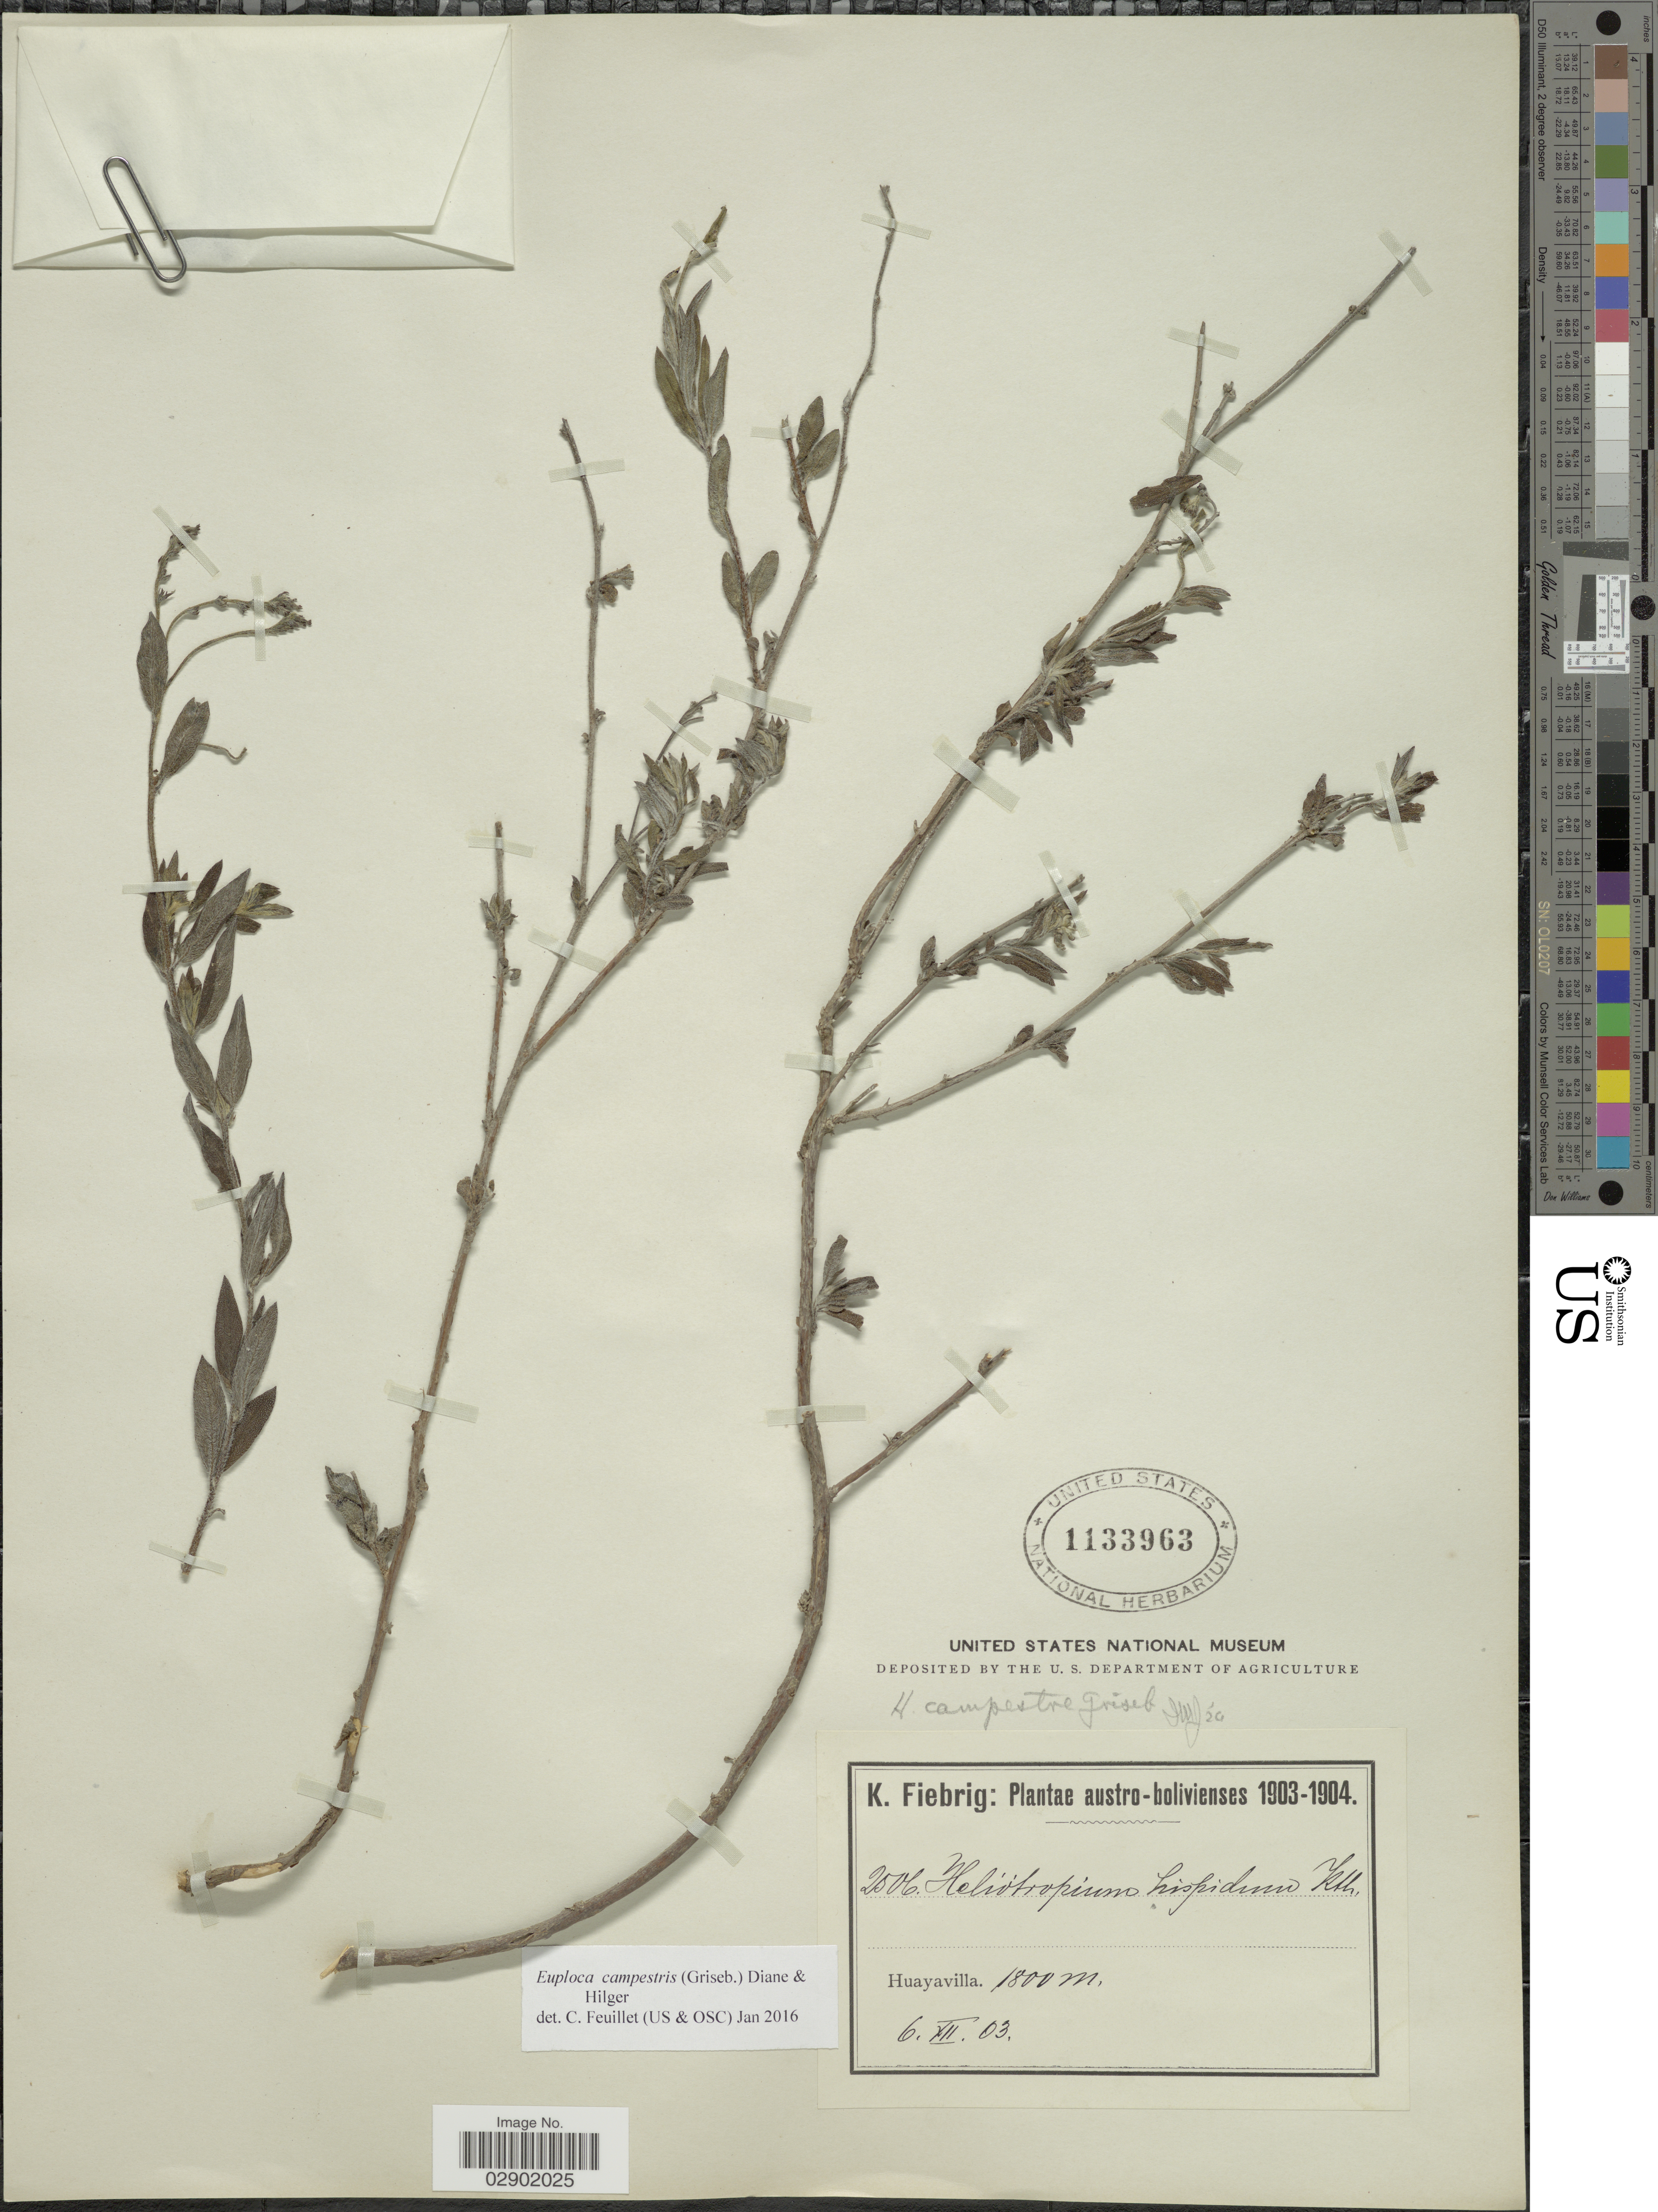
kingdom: Plantae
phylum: Tracheophyta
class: Magnoliopsida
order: Boraginales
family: Heliotropiaceae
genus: Euploca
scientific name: Euploca campestris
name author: (Griseb.) Diane & Hilger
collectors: K. Fiebrig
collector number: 2506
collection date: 1903-12-06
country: Bolivia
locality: Austro-bolivienses. Huayavilla.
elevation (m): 1800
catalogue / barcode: US 1133963